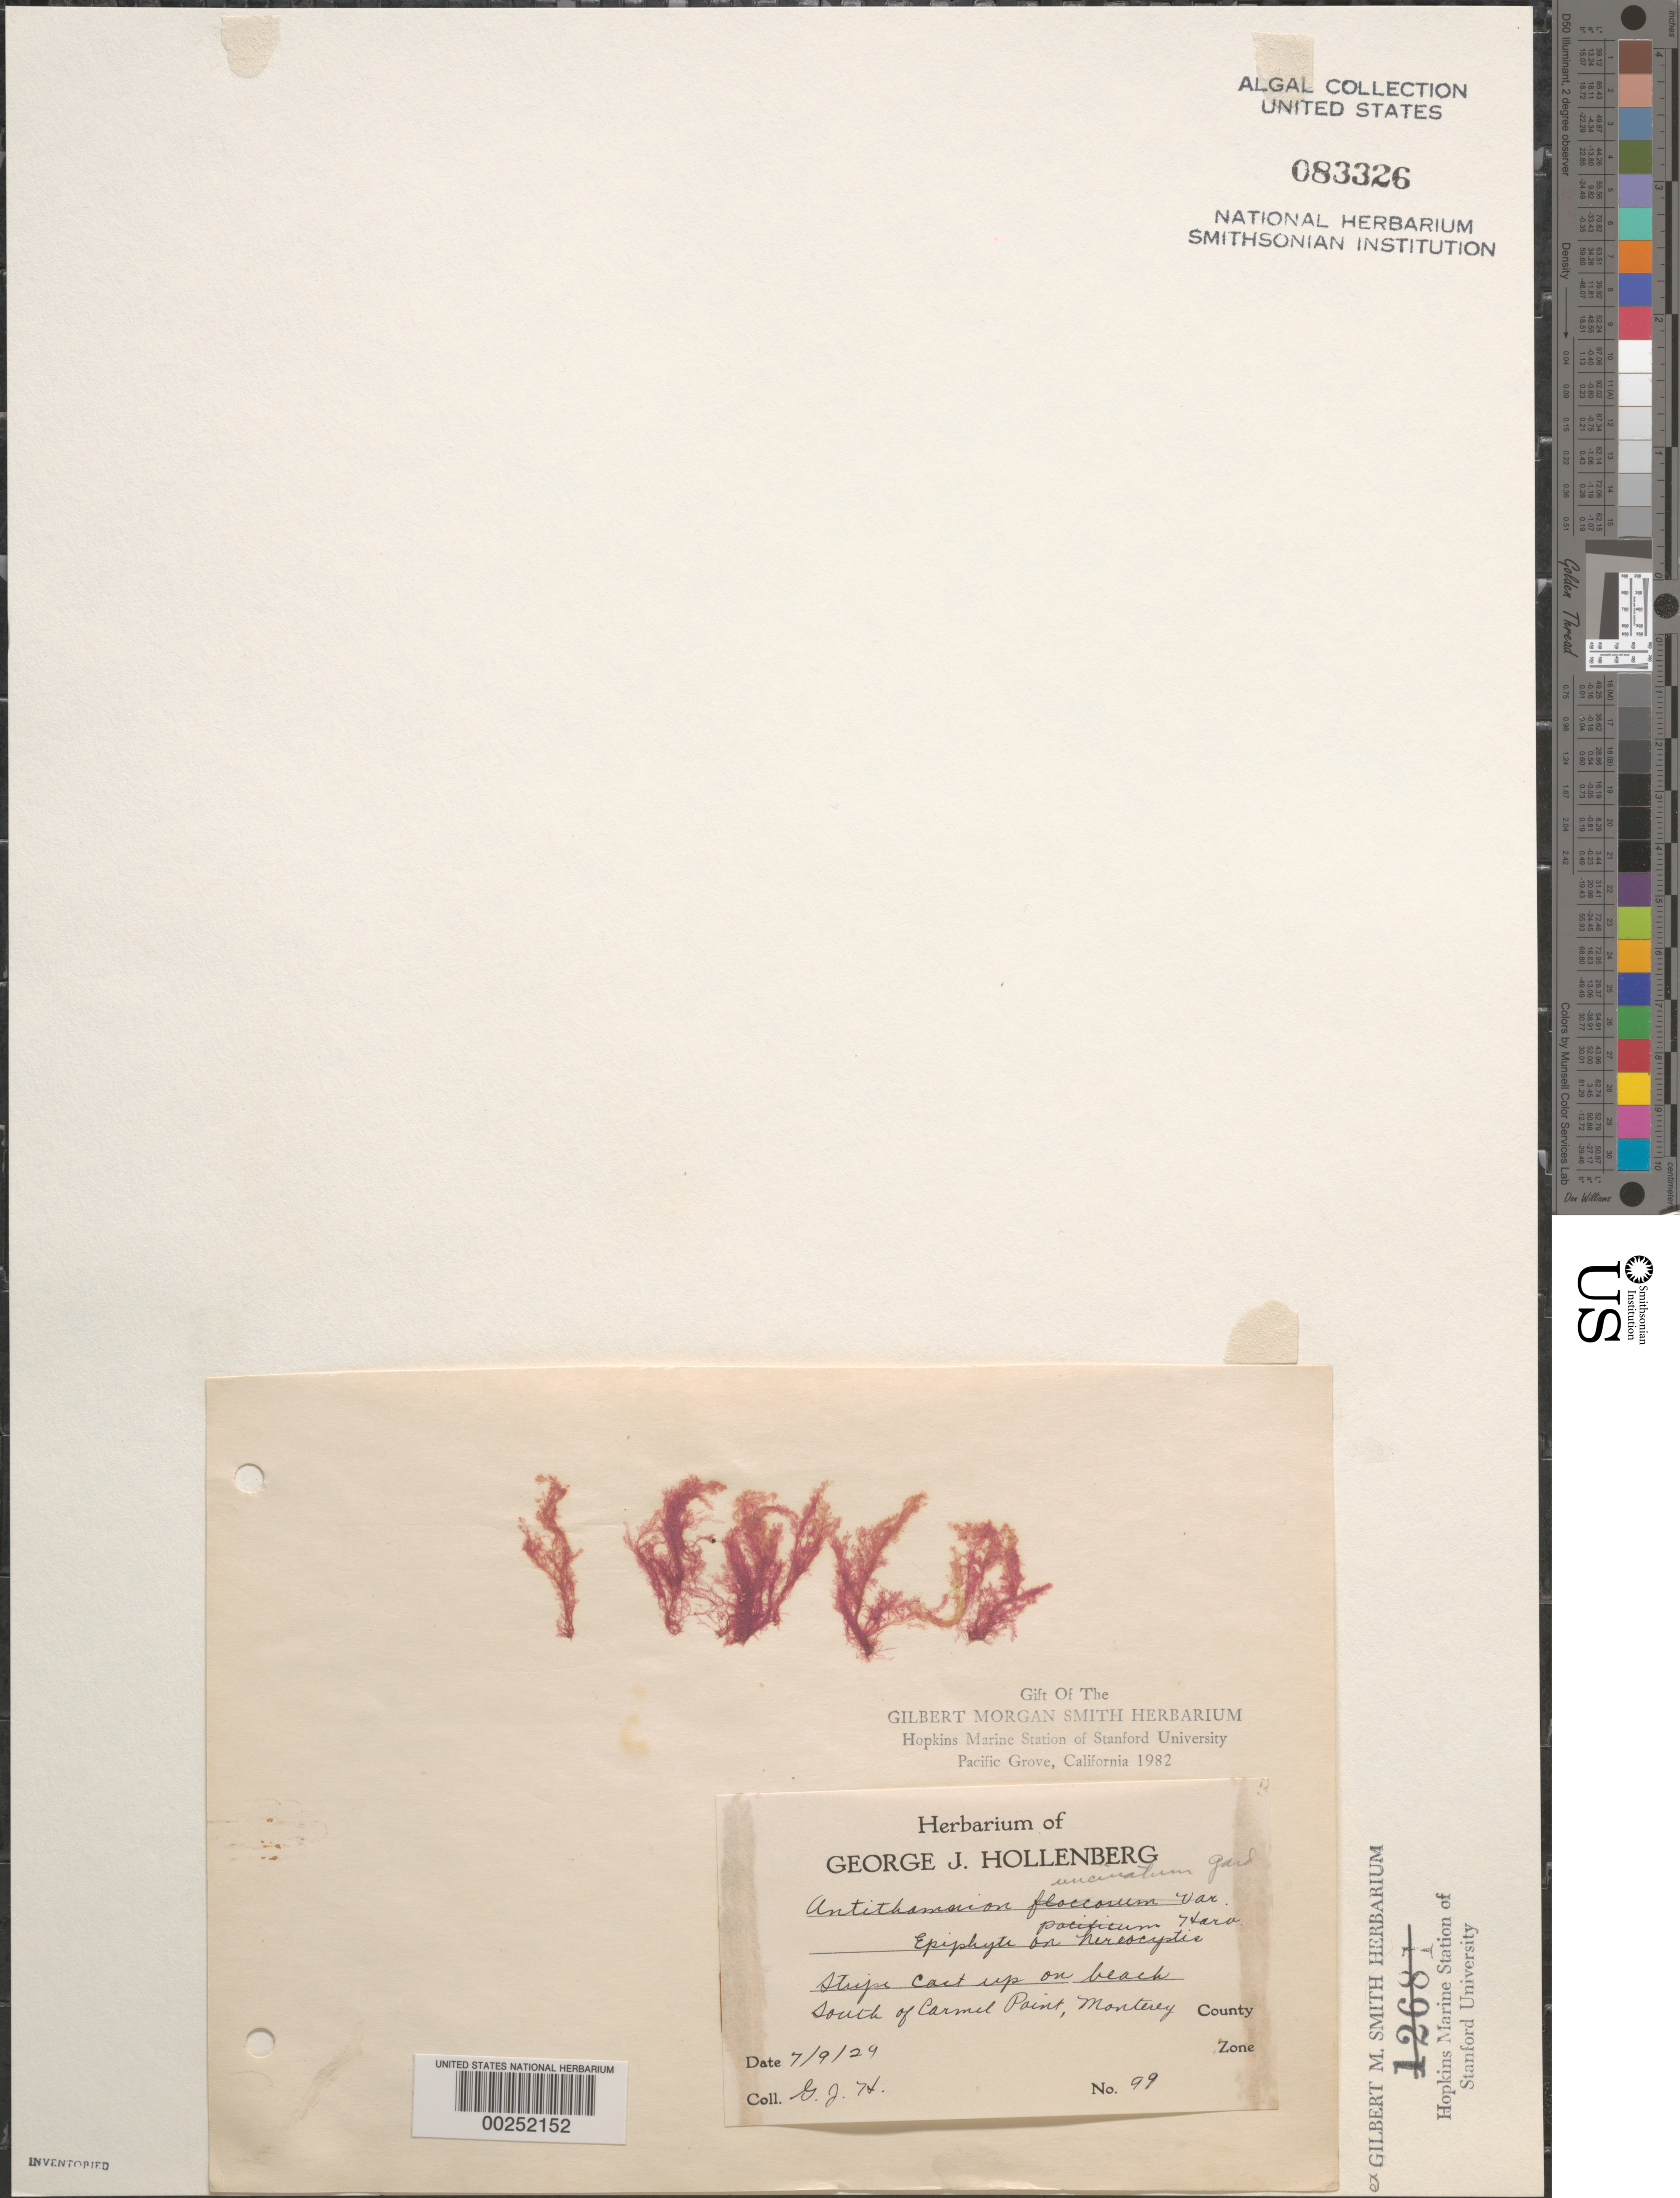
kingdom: Plantae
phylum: Rhodophyta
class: Florideophyceae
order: Ceramiales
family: Ceramiaceae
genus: Antithamnionella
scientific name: Antithamnionella pacifica var. uncinata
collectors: G. Hollenberg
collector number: GJH 99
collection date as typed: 09 Jul 1929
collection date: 1929-07-09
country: United States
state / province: California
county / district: Monterey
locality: South of Carmel Point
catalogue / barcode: US 83326